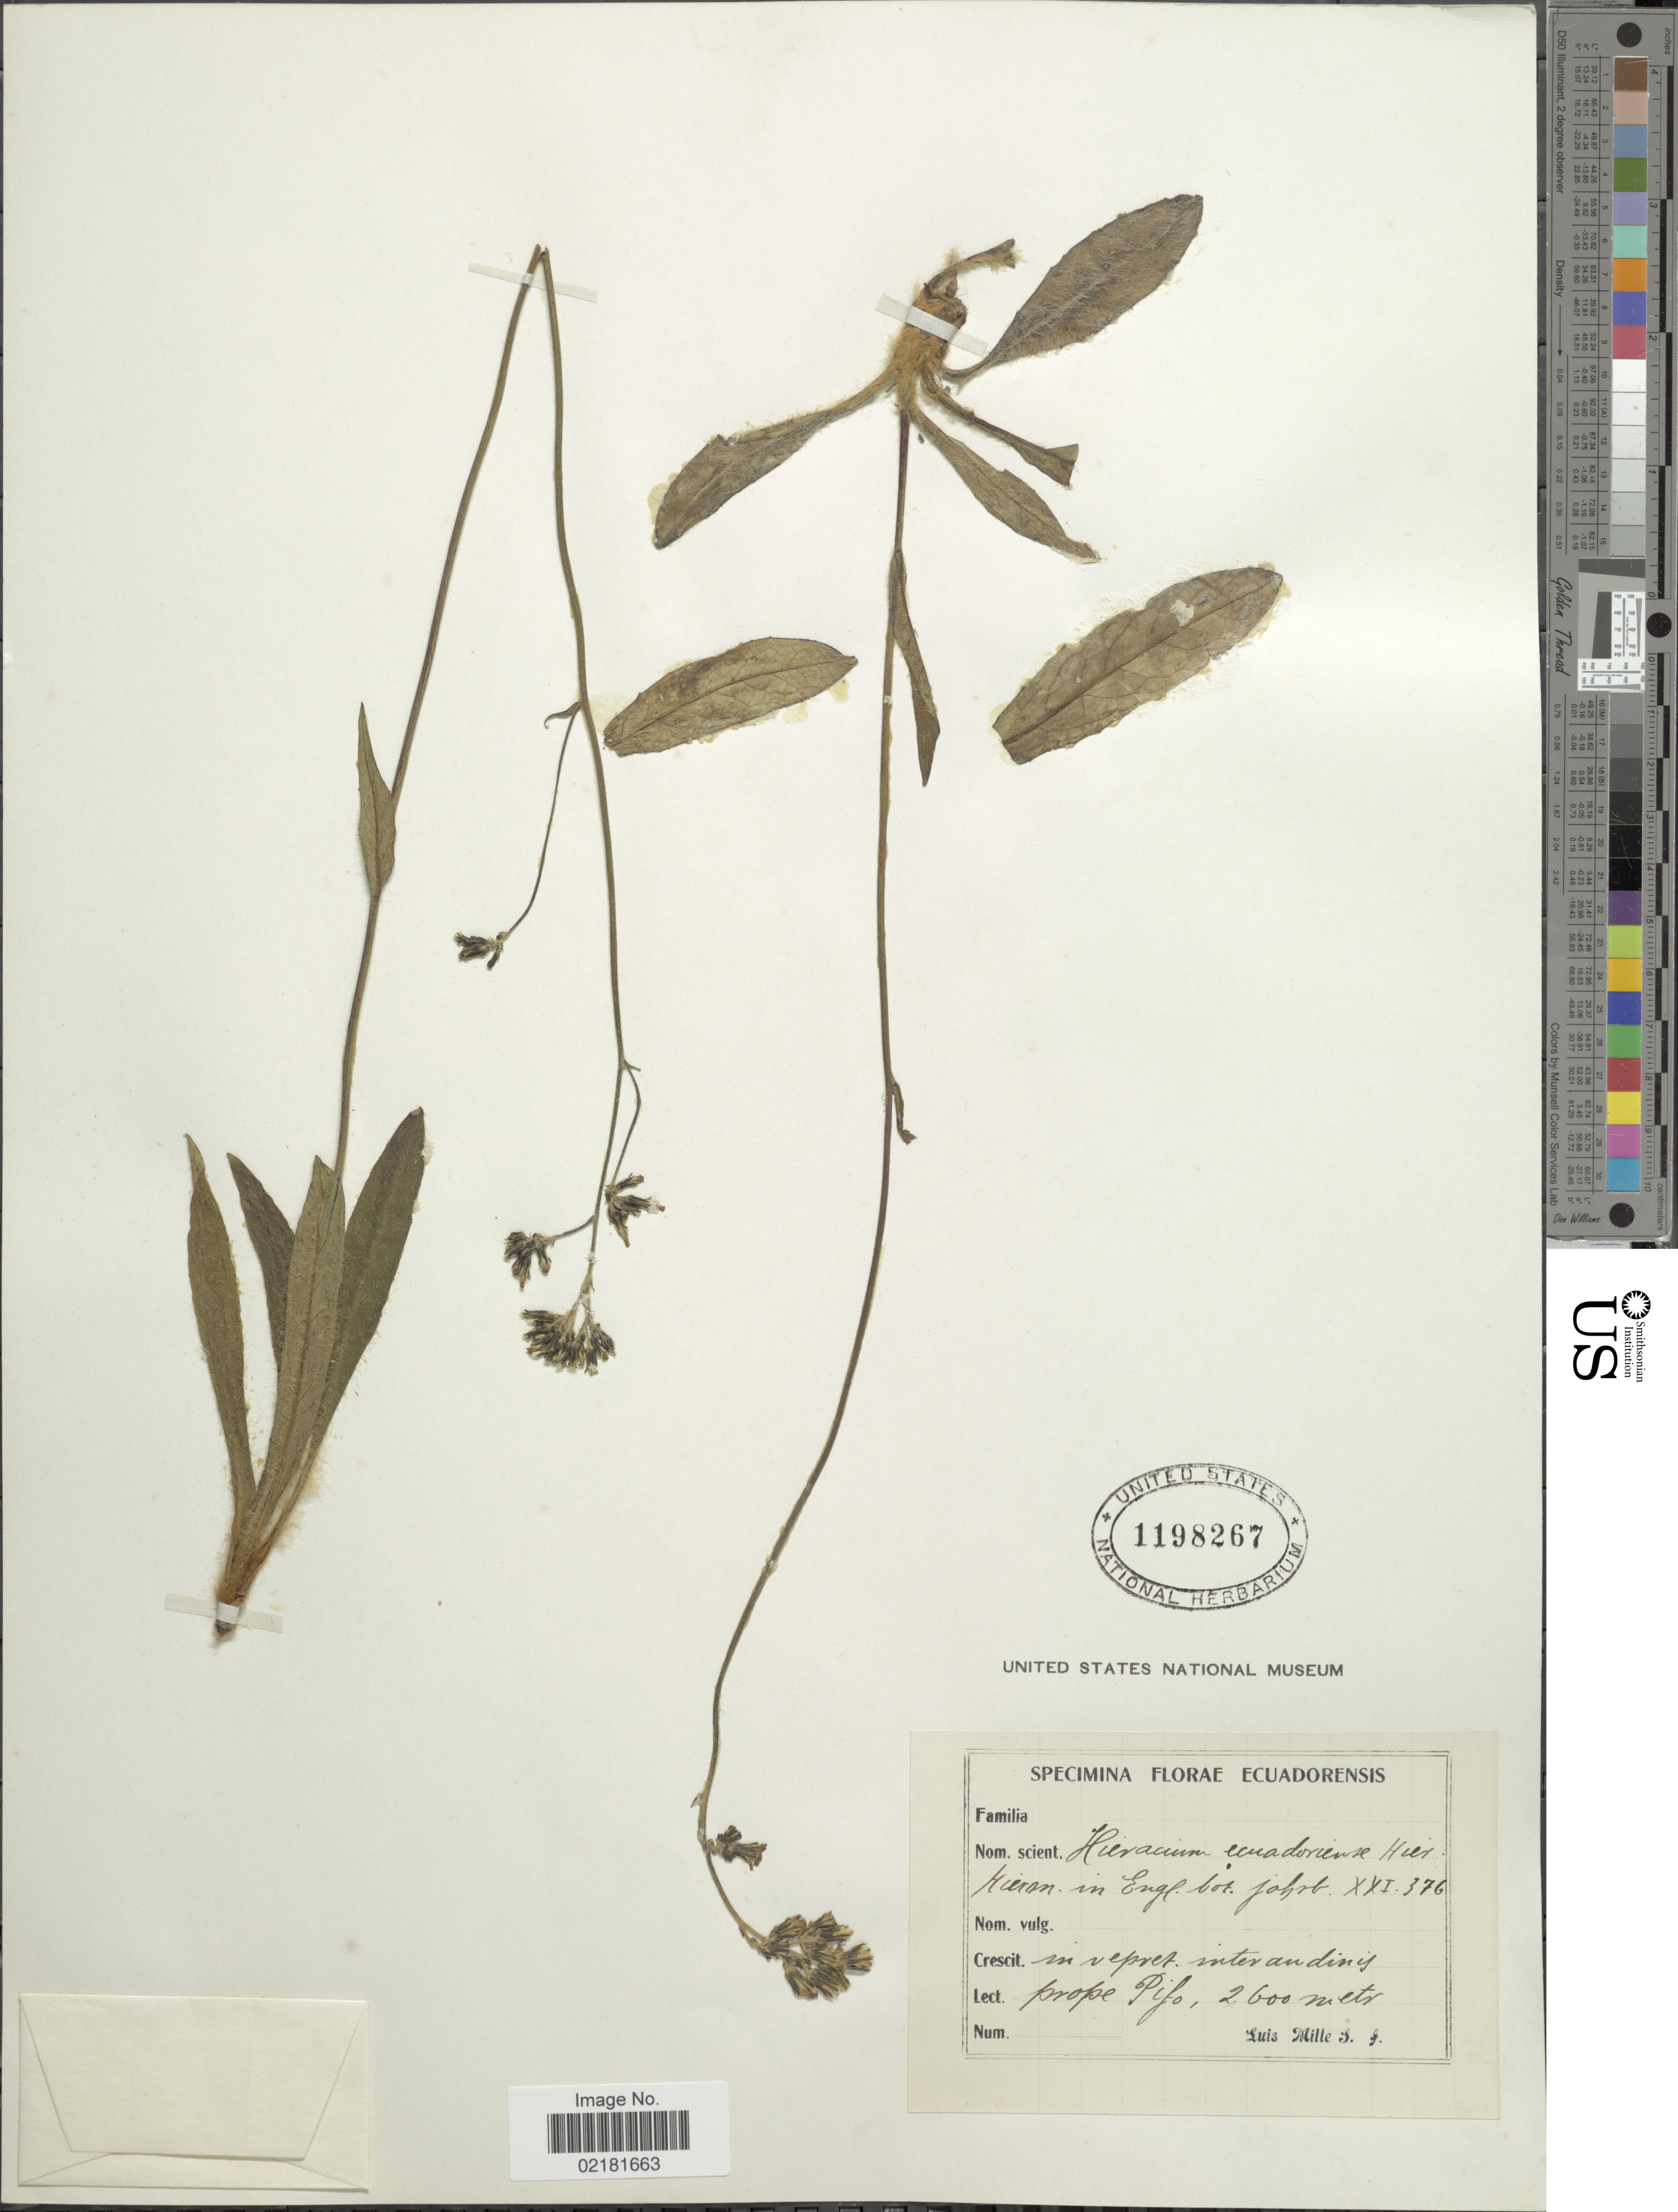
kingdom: Plantae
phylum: Tracheophyta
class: Magnoliopsida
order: Asterales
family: Asteraceae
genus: Hieracium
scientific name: Hieracium hieronymi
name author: Zahn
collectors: L. Mille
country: Ecuador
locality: Prope Pifo, in vepret. inter andinis.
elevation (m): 2600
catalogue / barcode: US 1198267